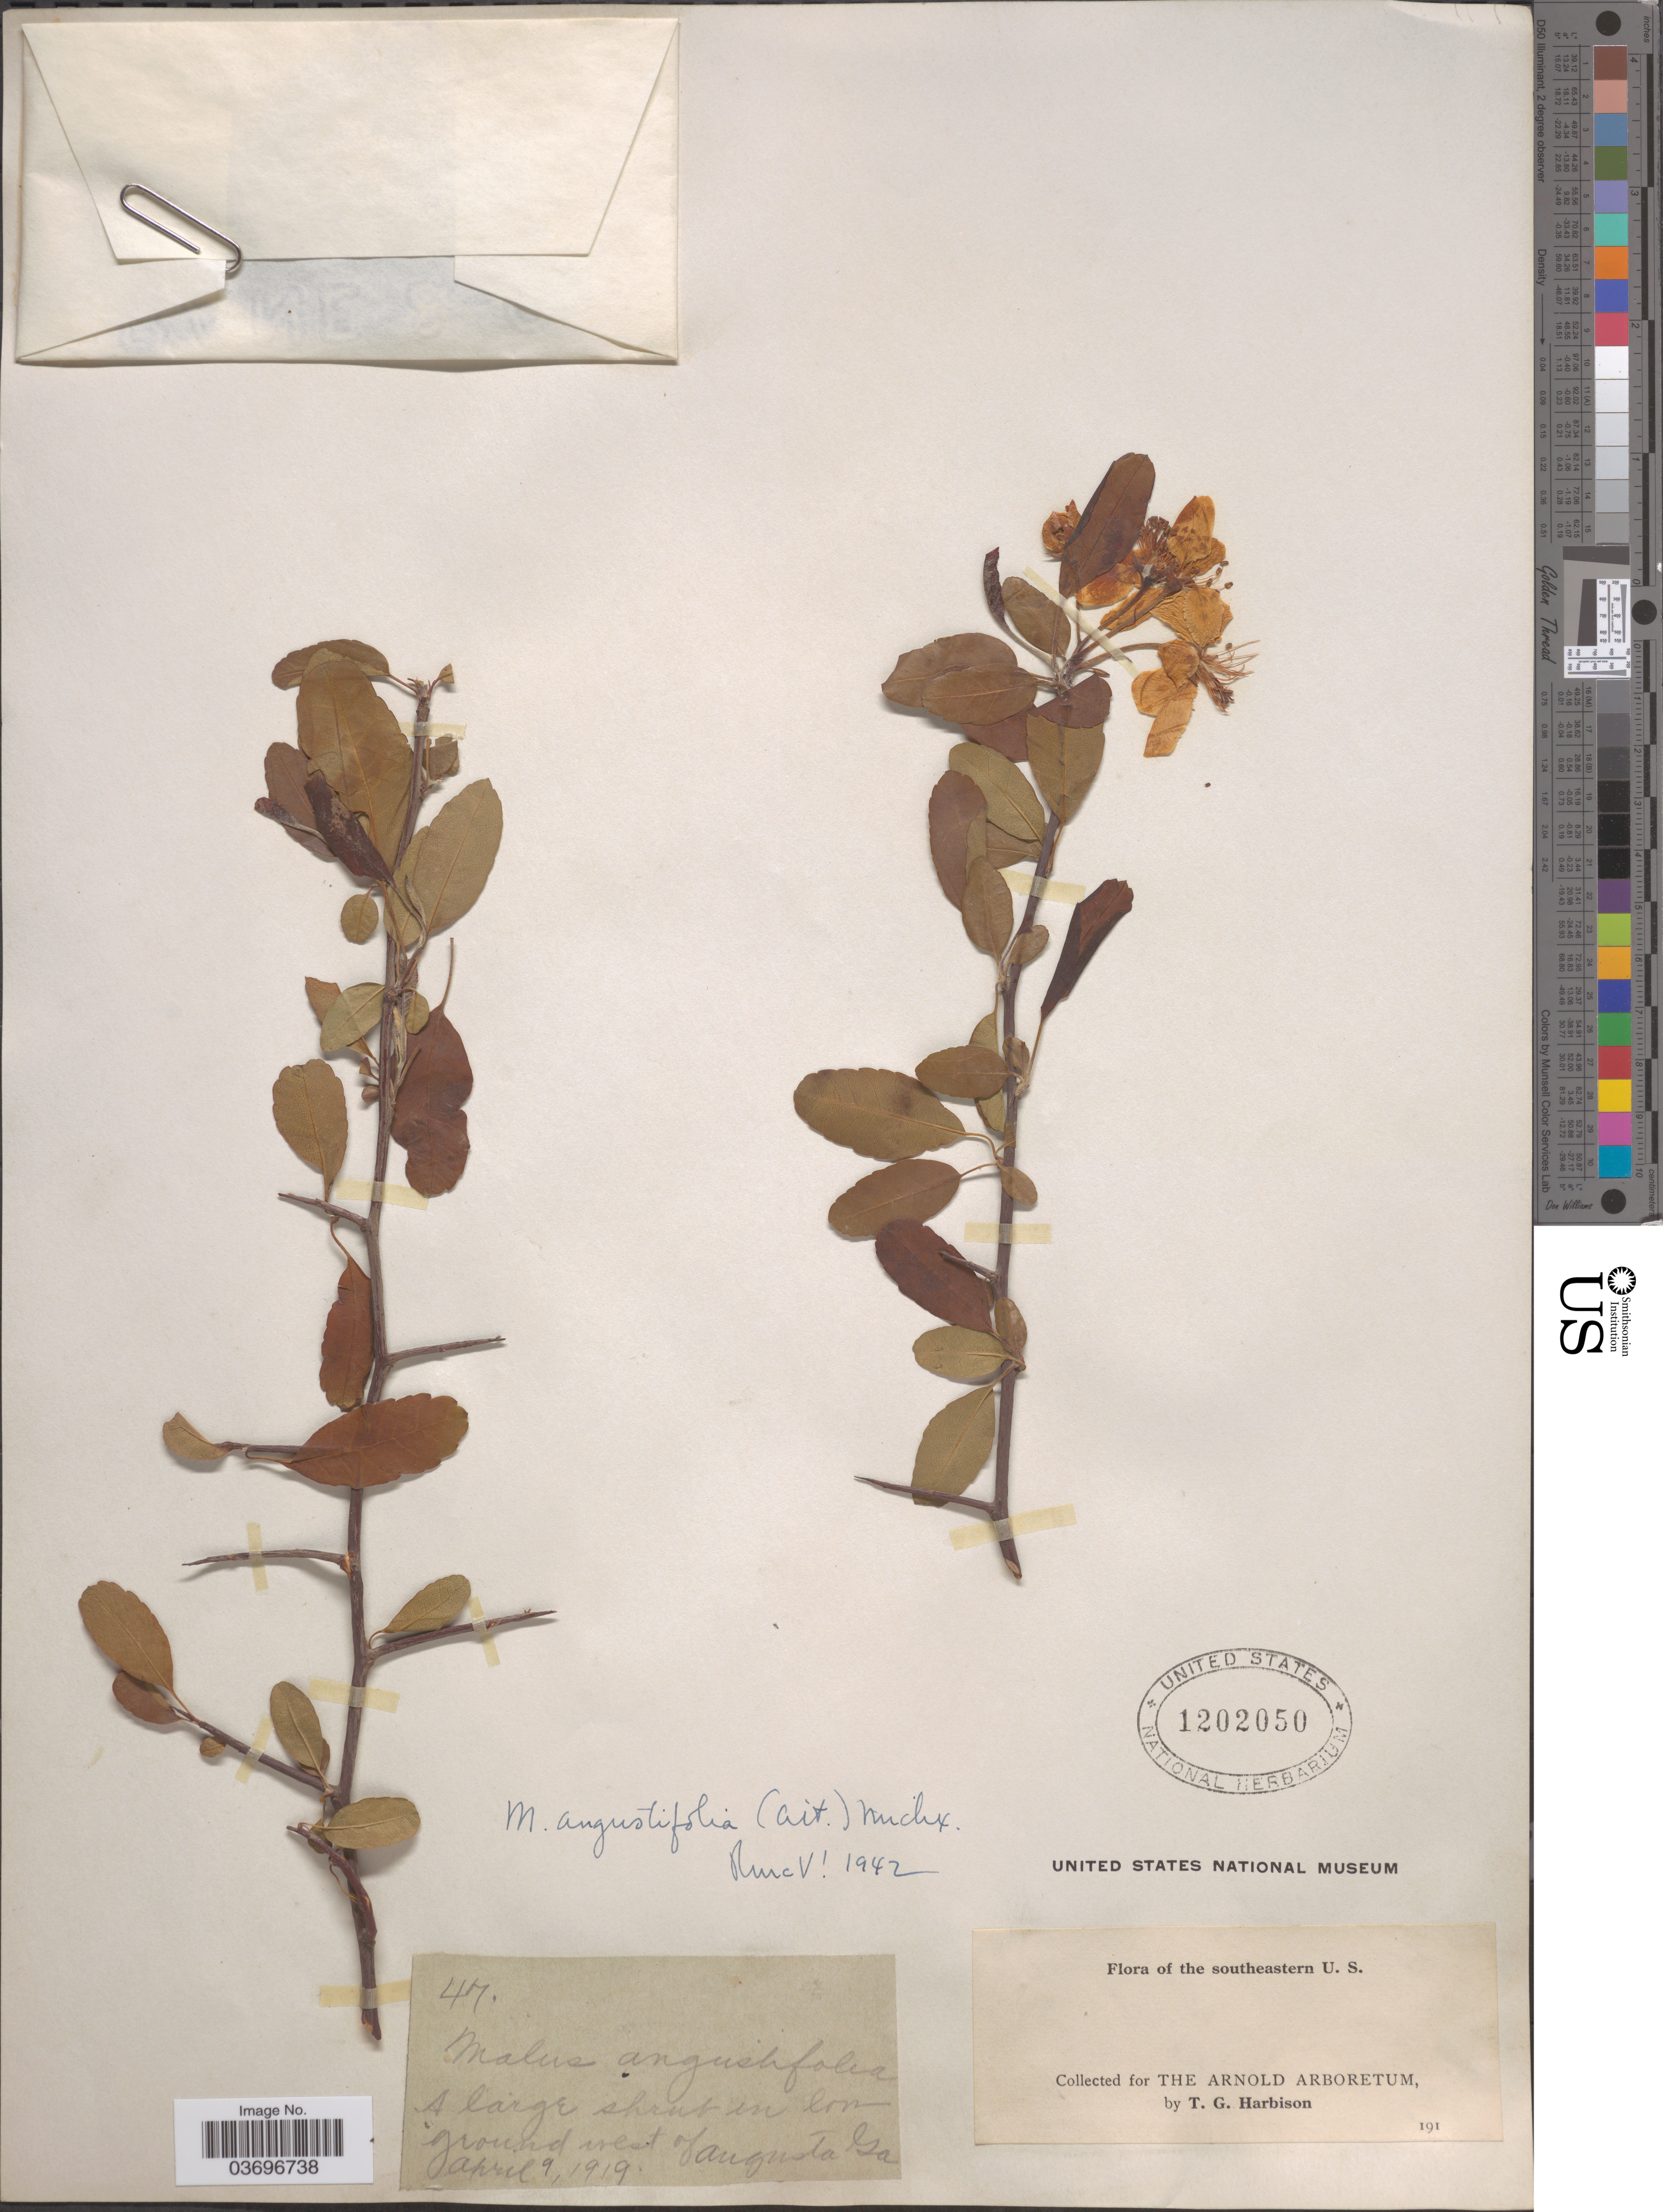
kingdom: Plantae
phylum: Tracheophyta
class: Magnoliopsida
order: Rosales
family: Rosaceae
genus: Malus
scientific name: Malus angustifolia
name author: (Aiton) Michx.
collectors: T. Harbison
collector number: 47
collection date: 1919-04-09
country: United States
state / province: Georgia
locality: Southeastern U. S. Ground west of Augusta.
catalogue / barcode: US 1202050